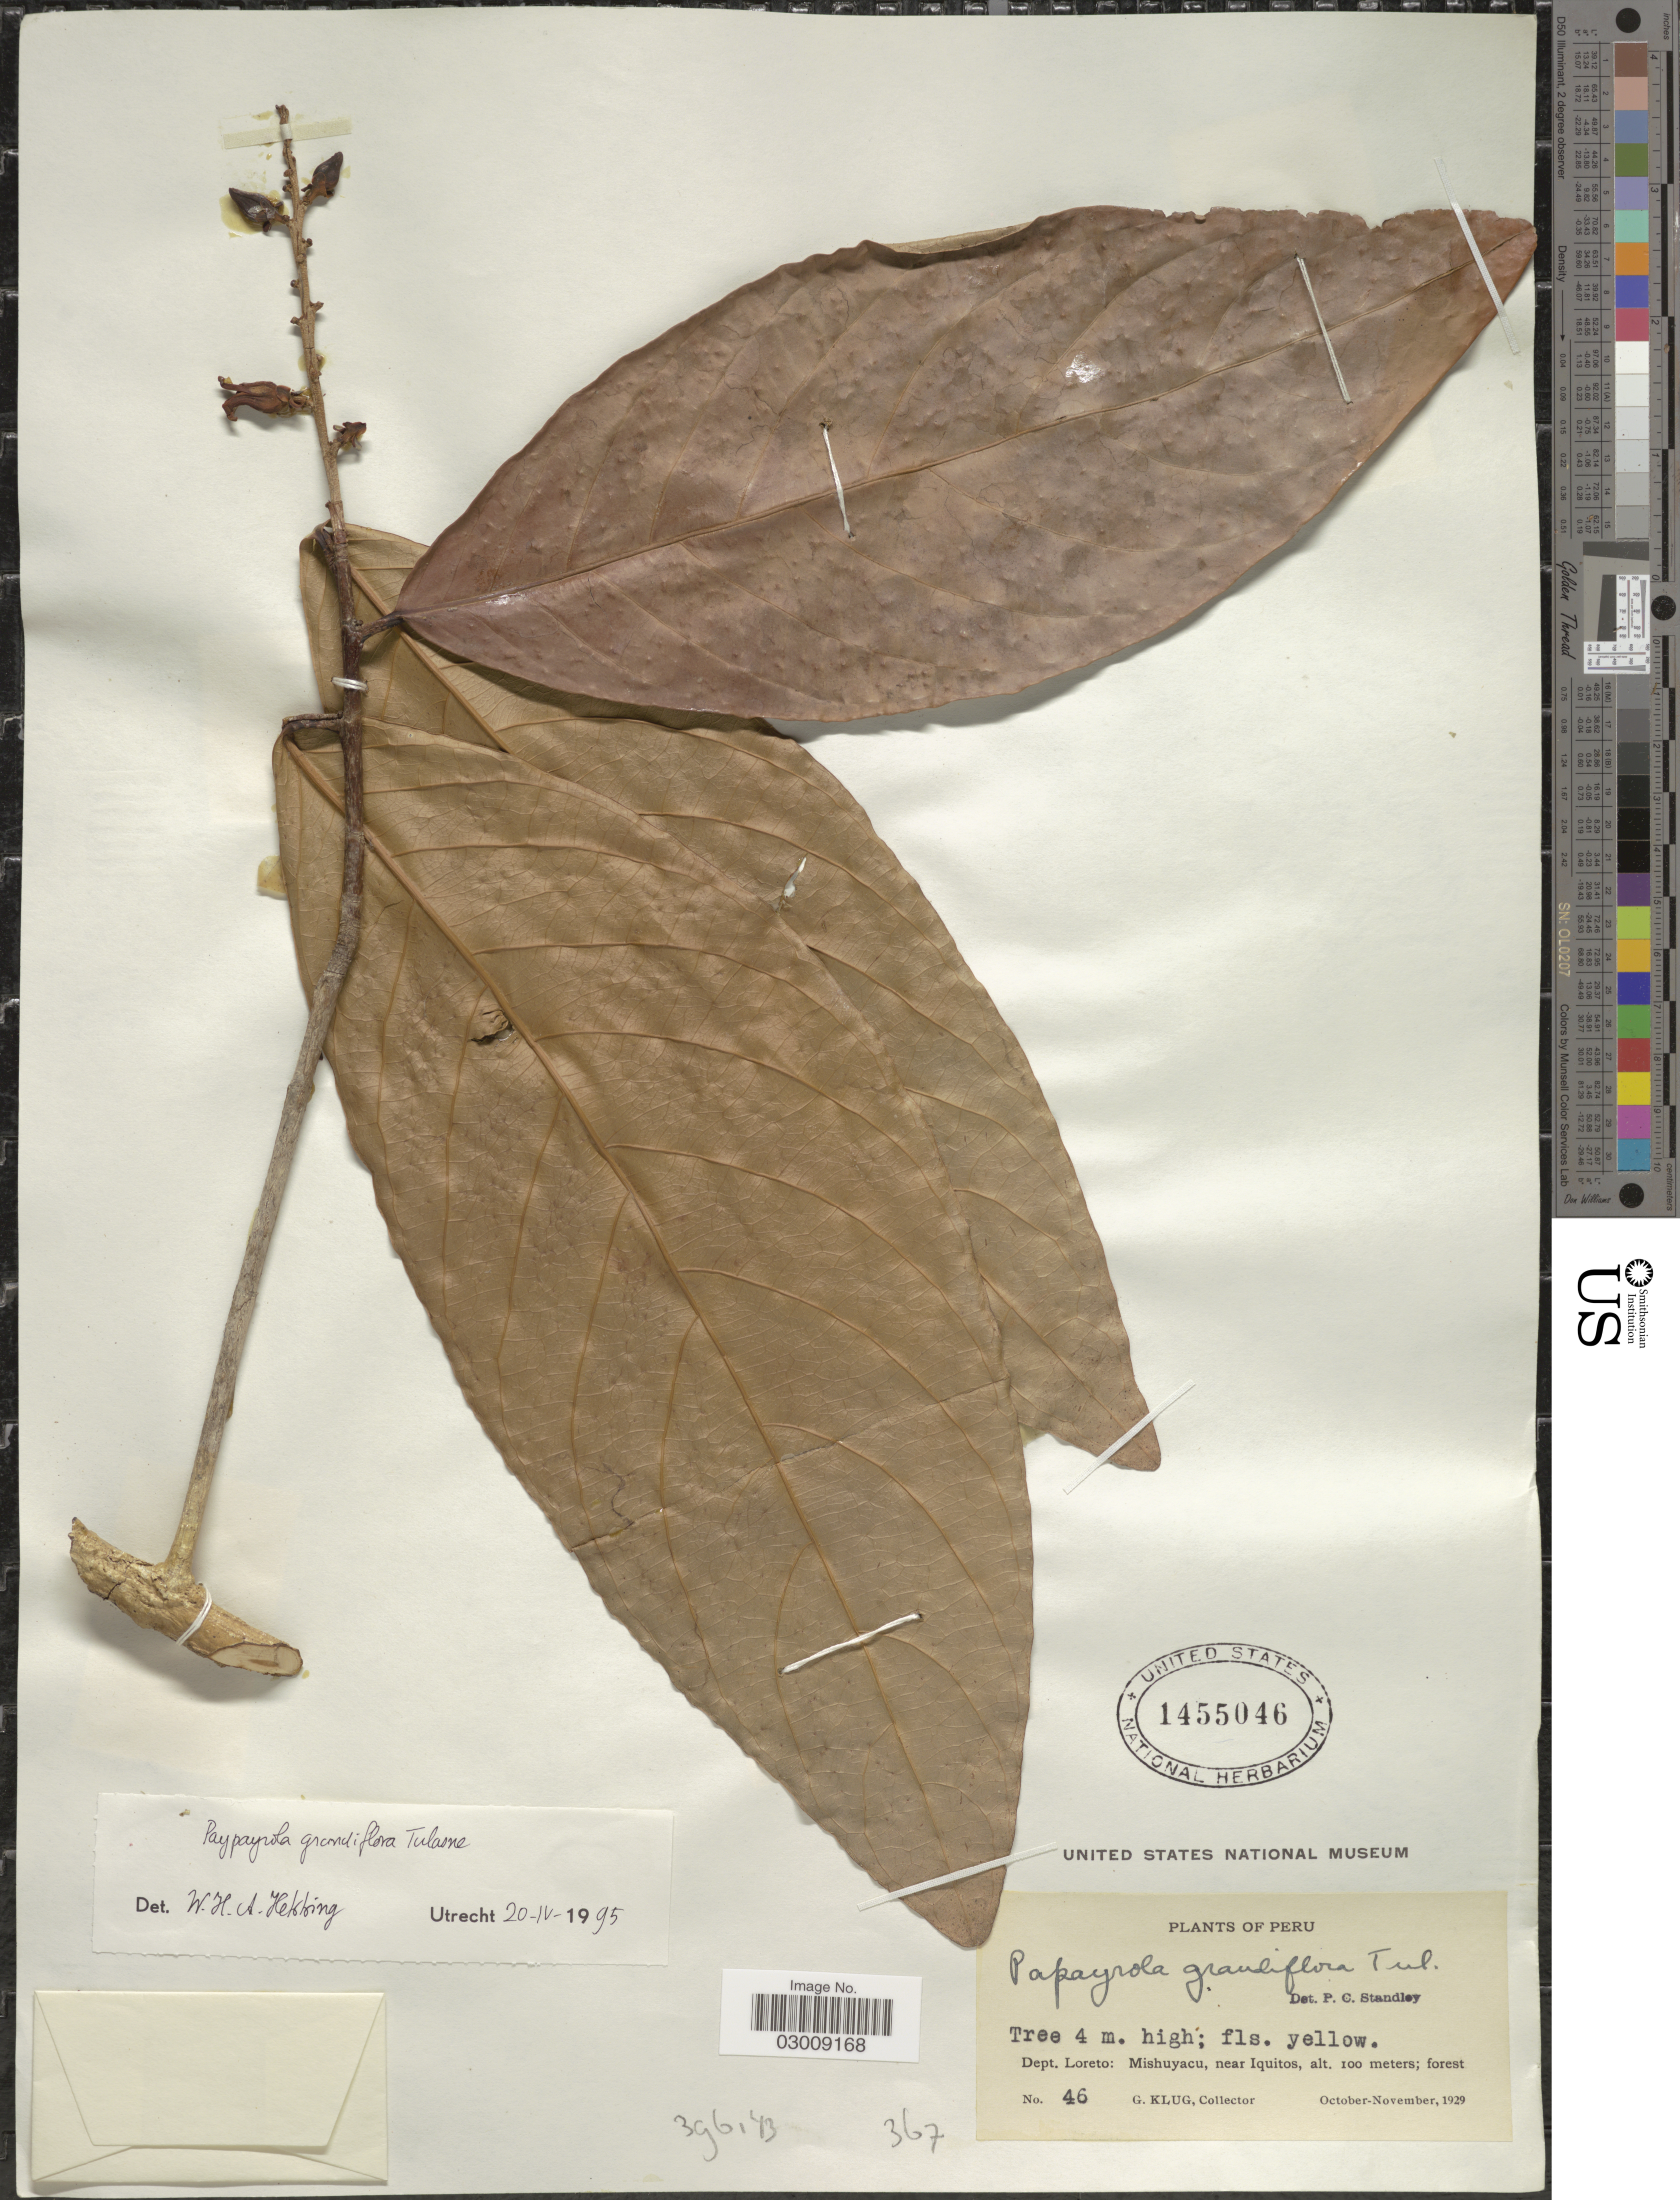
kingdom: Plantae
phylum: Tracheophyta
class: Magnoliopsida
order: Malpighiales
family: Violaceae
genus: Paypayrola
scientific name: Paypayrola grandiflora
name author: Tul.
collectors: G. Klug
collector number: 46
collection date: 1929-10/1929-11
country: Peru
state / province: Loreto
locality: Dept. Loreto: Mishuyacu, near Iquitos.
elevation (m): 100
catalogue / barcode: US 1455046